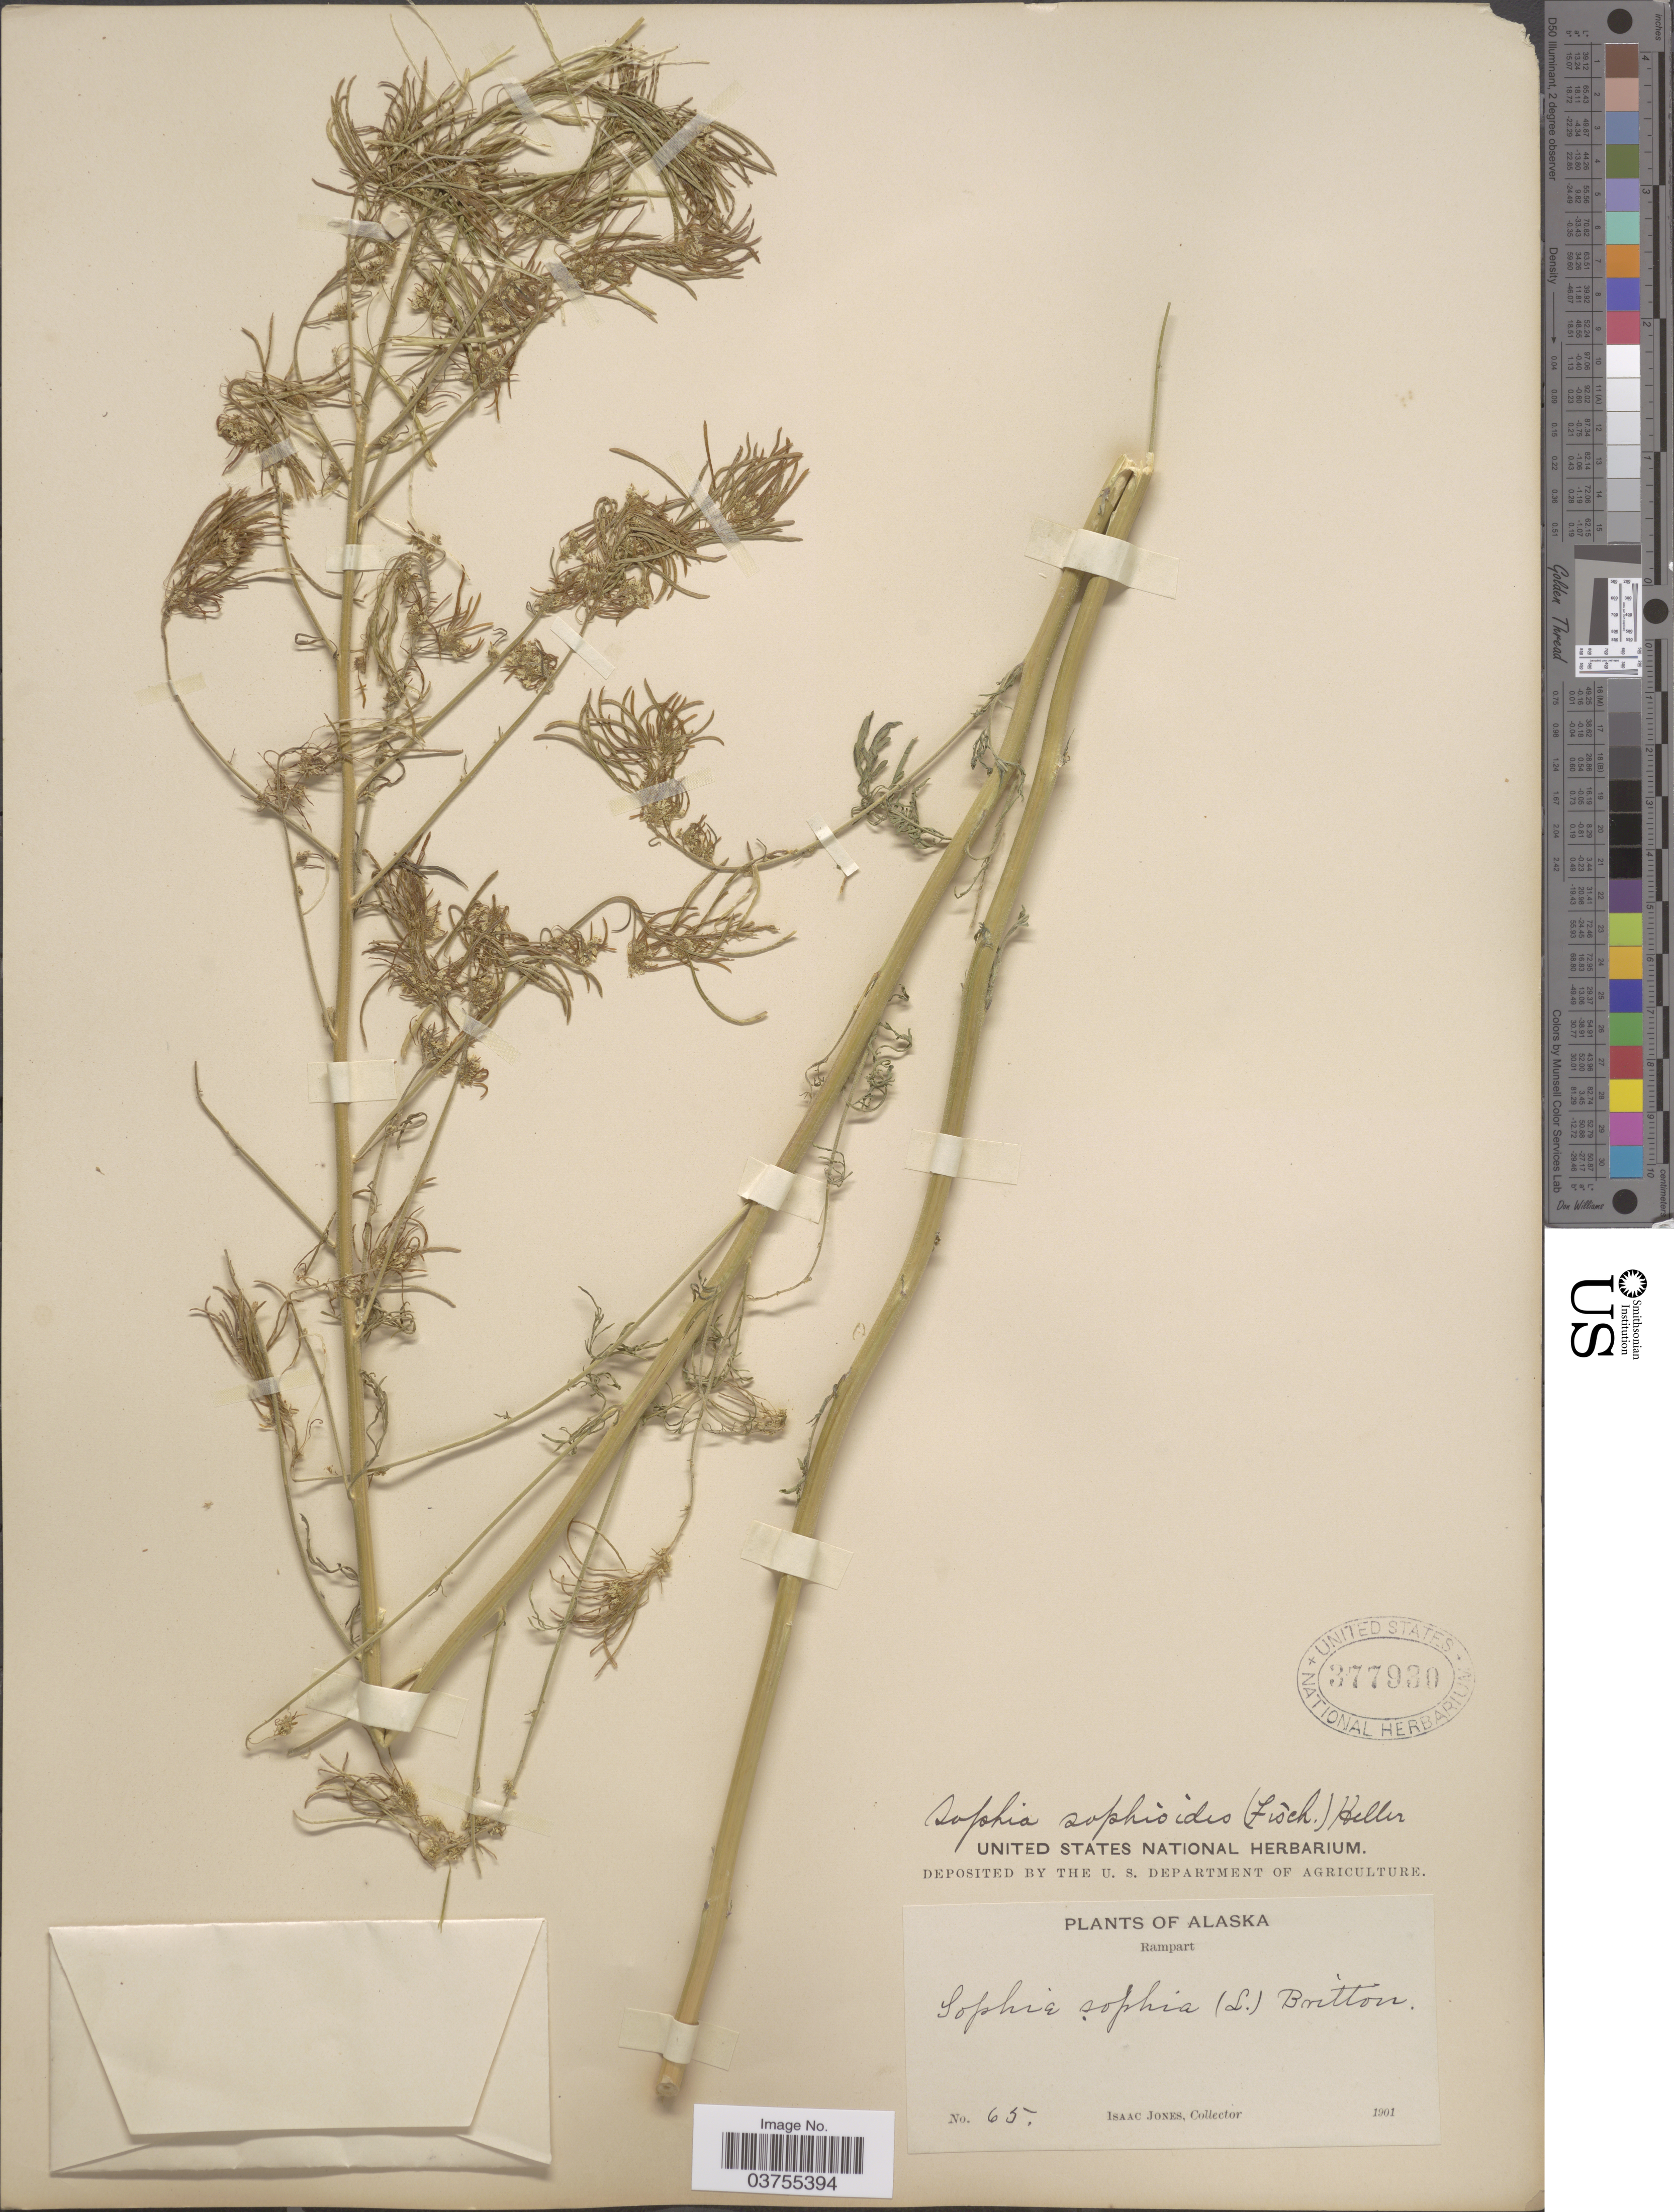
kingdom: Plantae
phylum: Tracheophyta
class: Magnoliopsida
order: Brassicales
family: Brassicaceae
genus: Descurainia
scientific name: Descurainia sophioides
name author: (Fisch.) O.E. Schultz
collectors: I. Jones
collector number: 65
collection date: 1901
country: United States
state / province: Alaska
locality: Rampart.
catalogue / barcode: US 377930